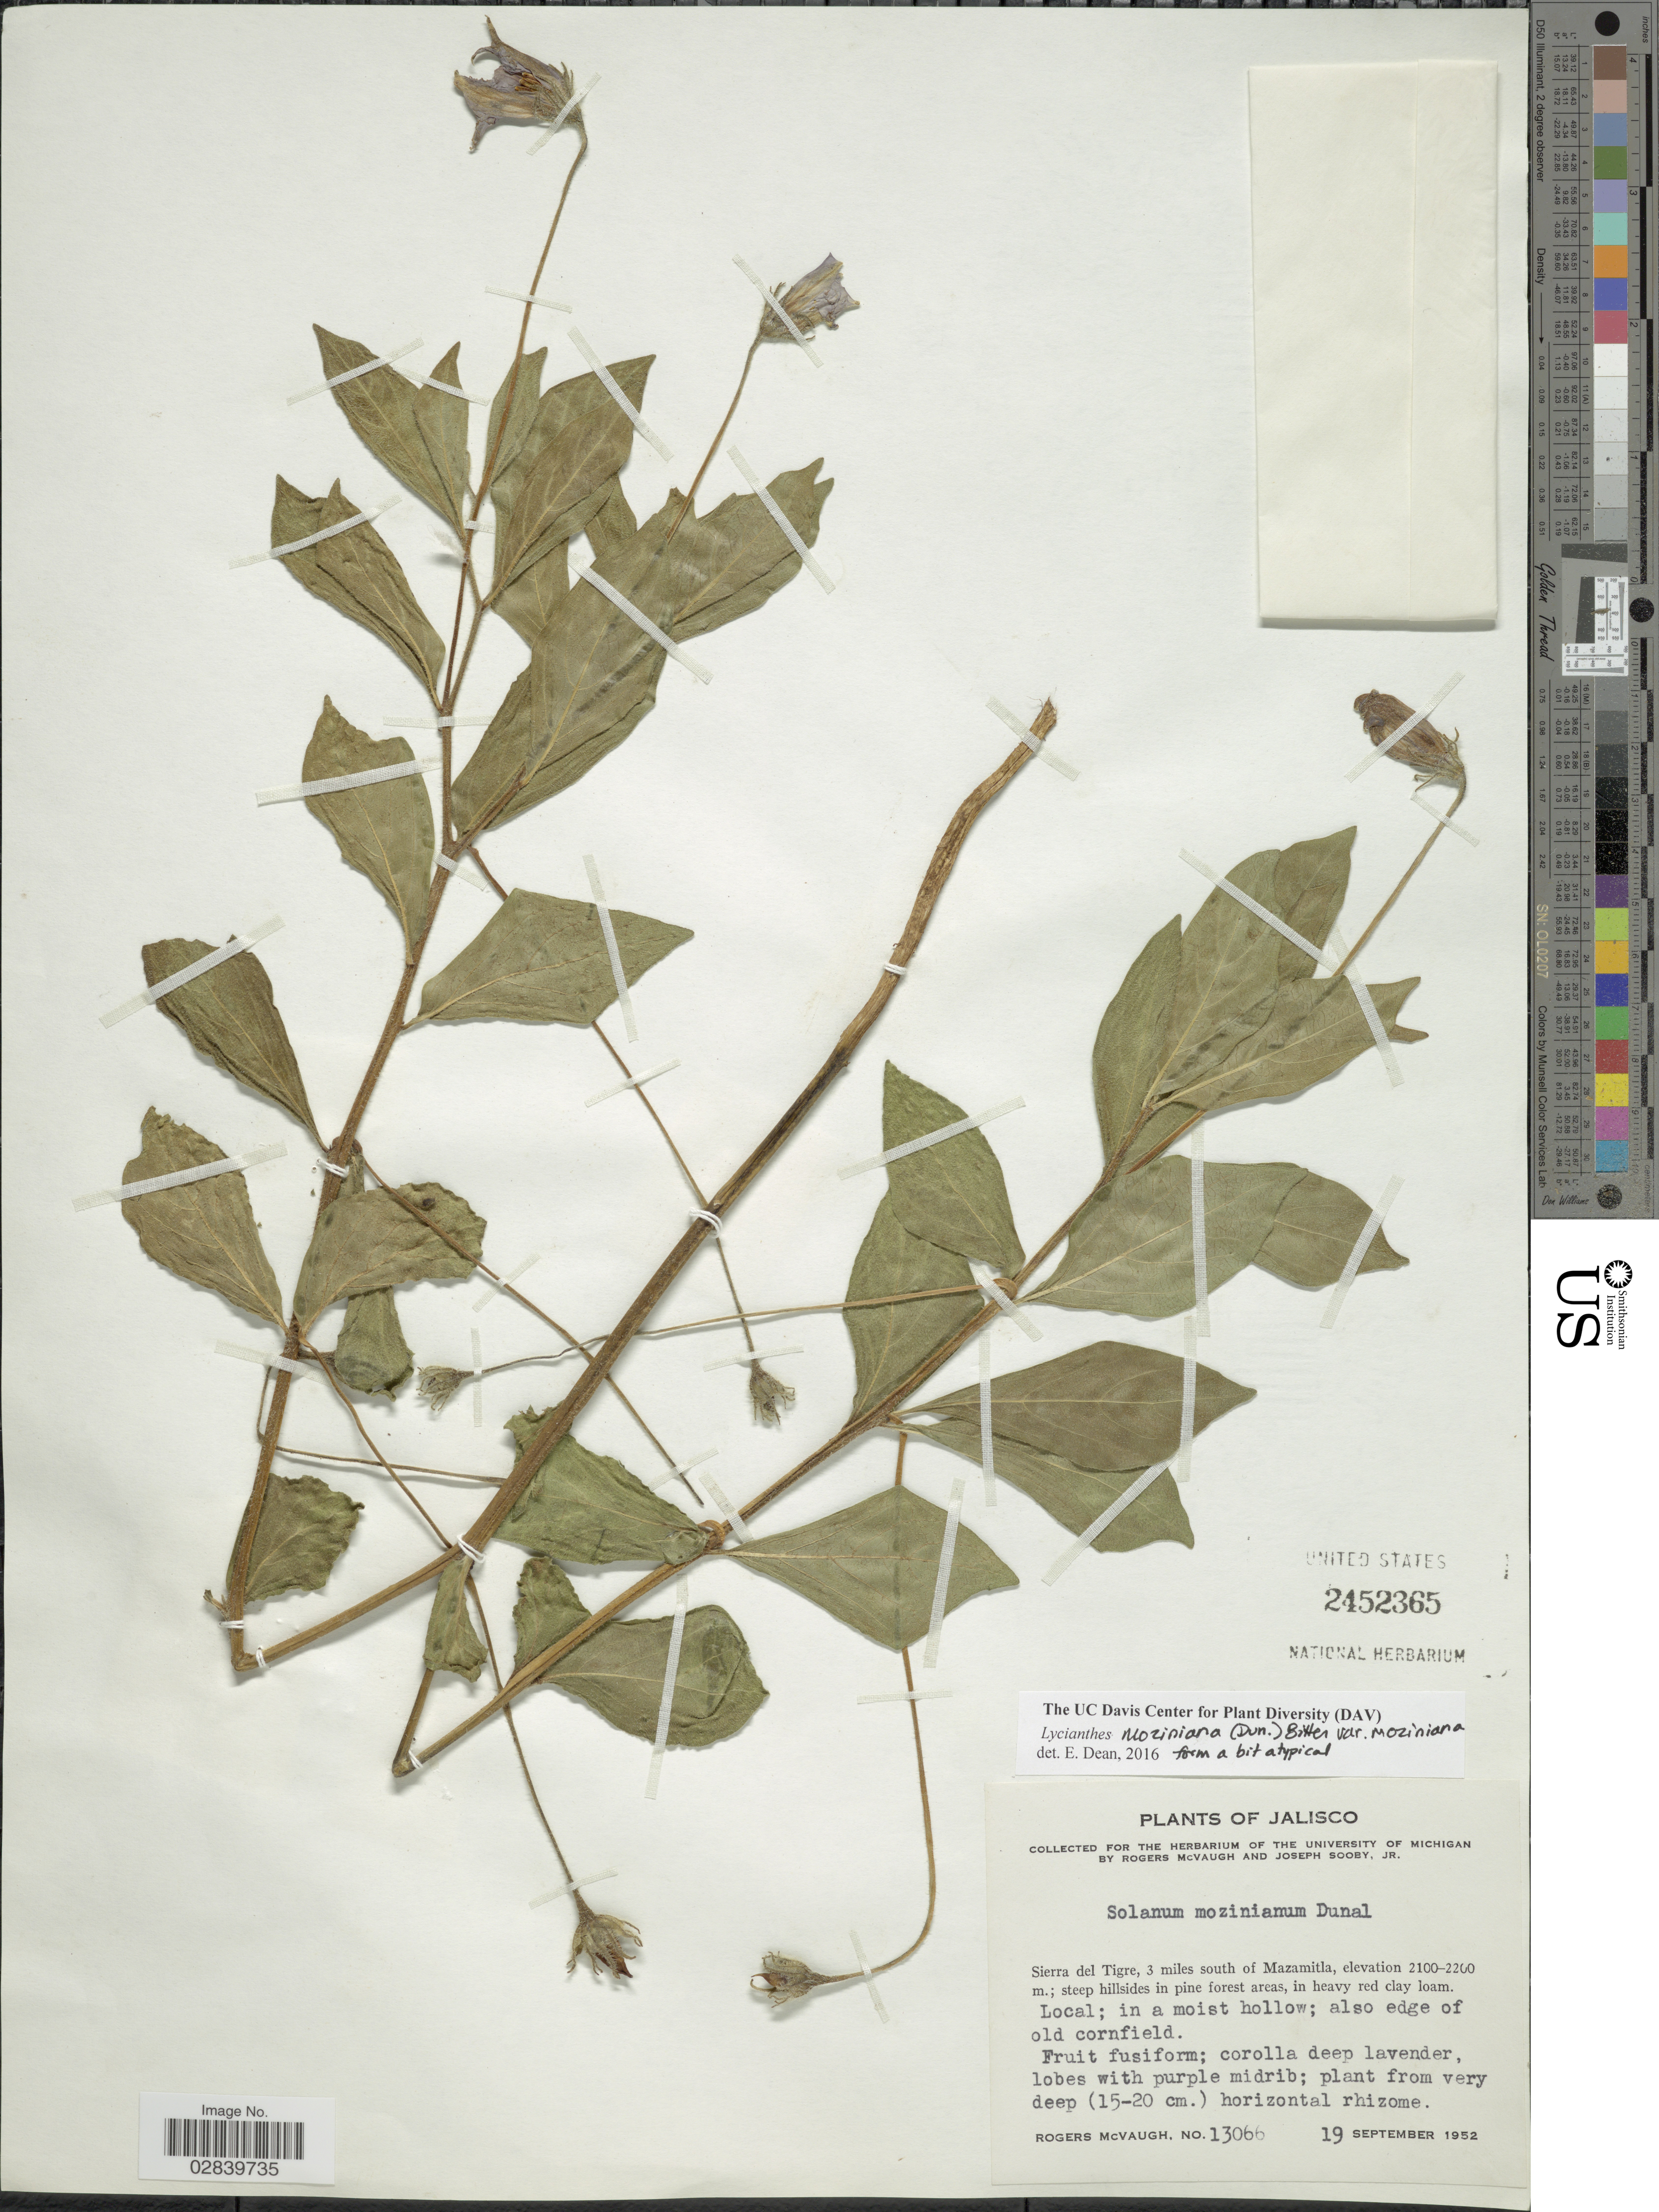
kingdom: Plantae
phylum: Tracheophyta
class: Magnoliopsida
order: Solanales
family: Solanaceae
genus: Lycianthes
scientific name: Lycianthes moziniana var. oaxacana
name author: E. Dean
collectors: R. McVaugh & J. Sooby Jr.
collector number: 13066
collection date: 1952-09-19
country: Mexico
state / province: Jalisco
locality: Sierra del Tigre, 3 miles south of Mazamitl, also edge of old cornfield.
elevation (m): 2100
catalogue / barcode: US 2452365